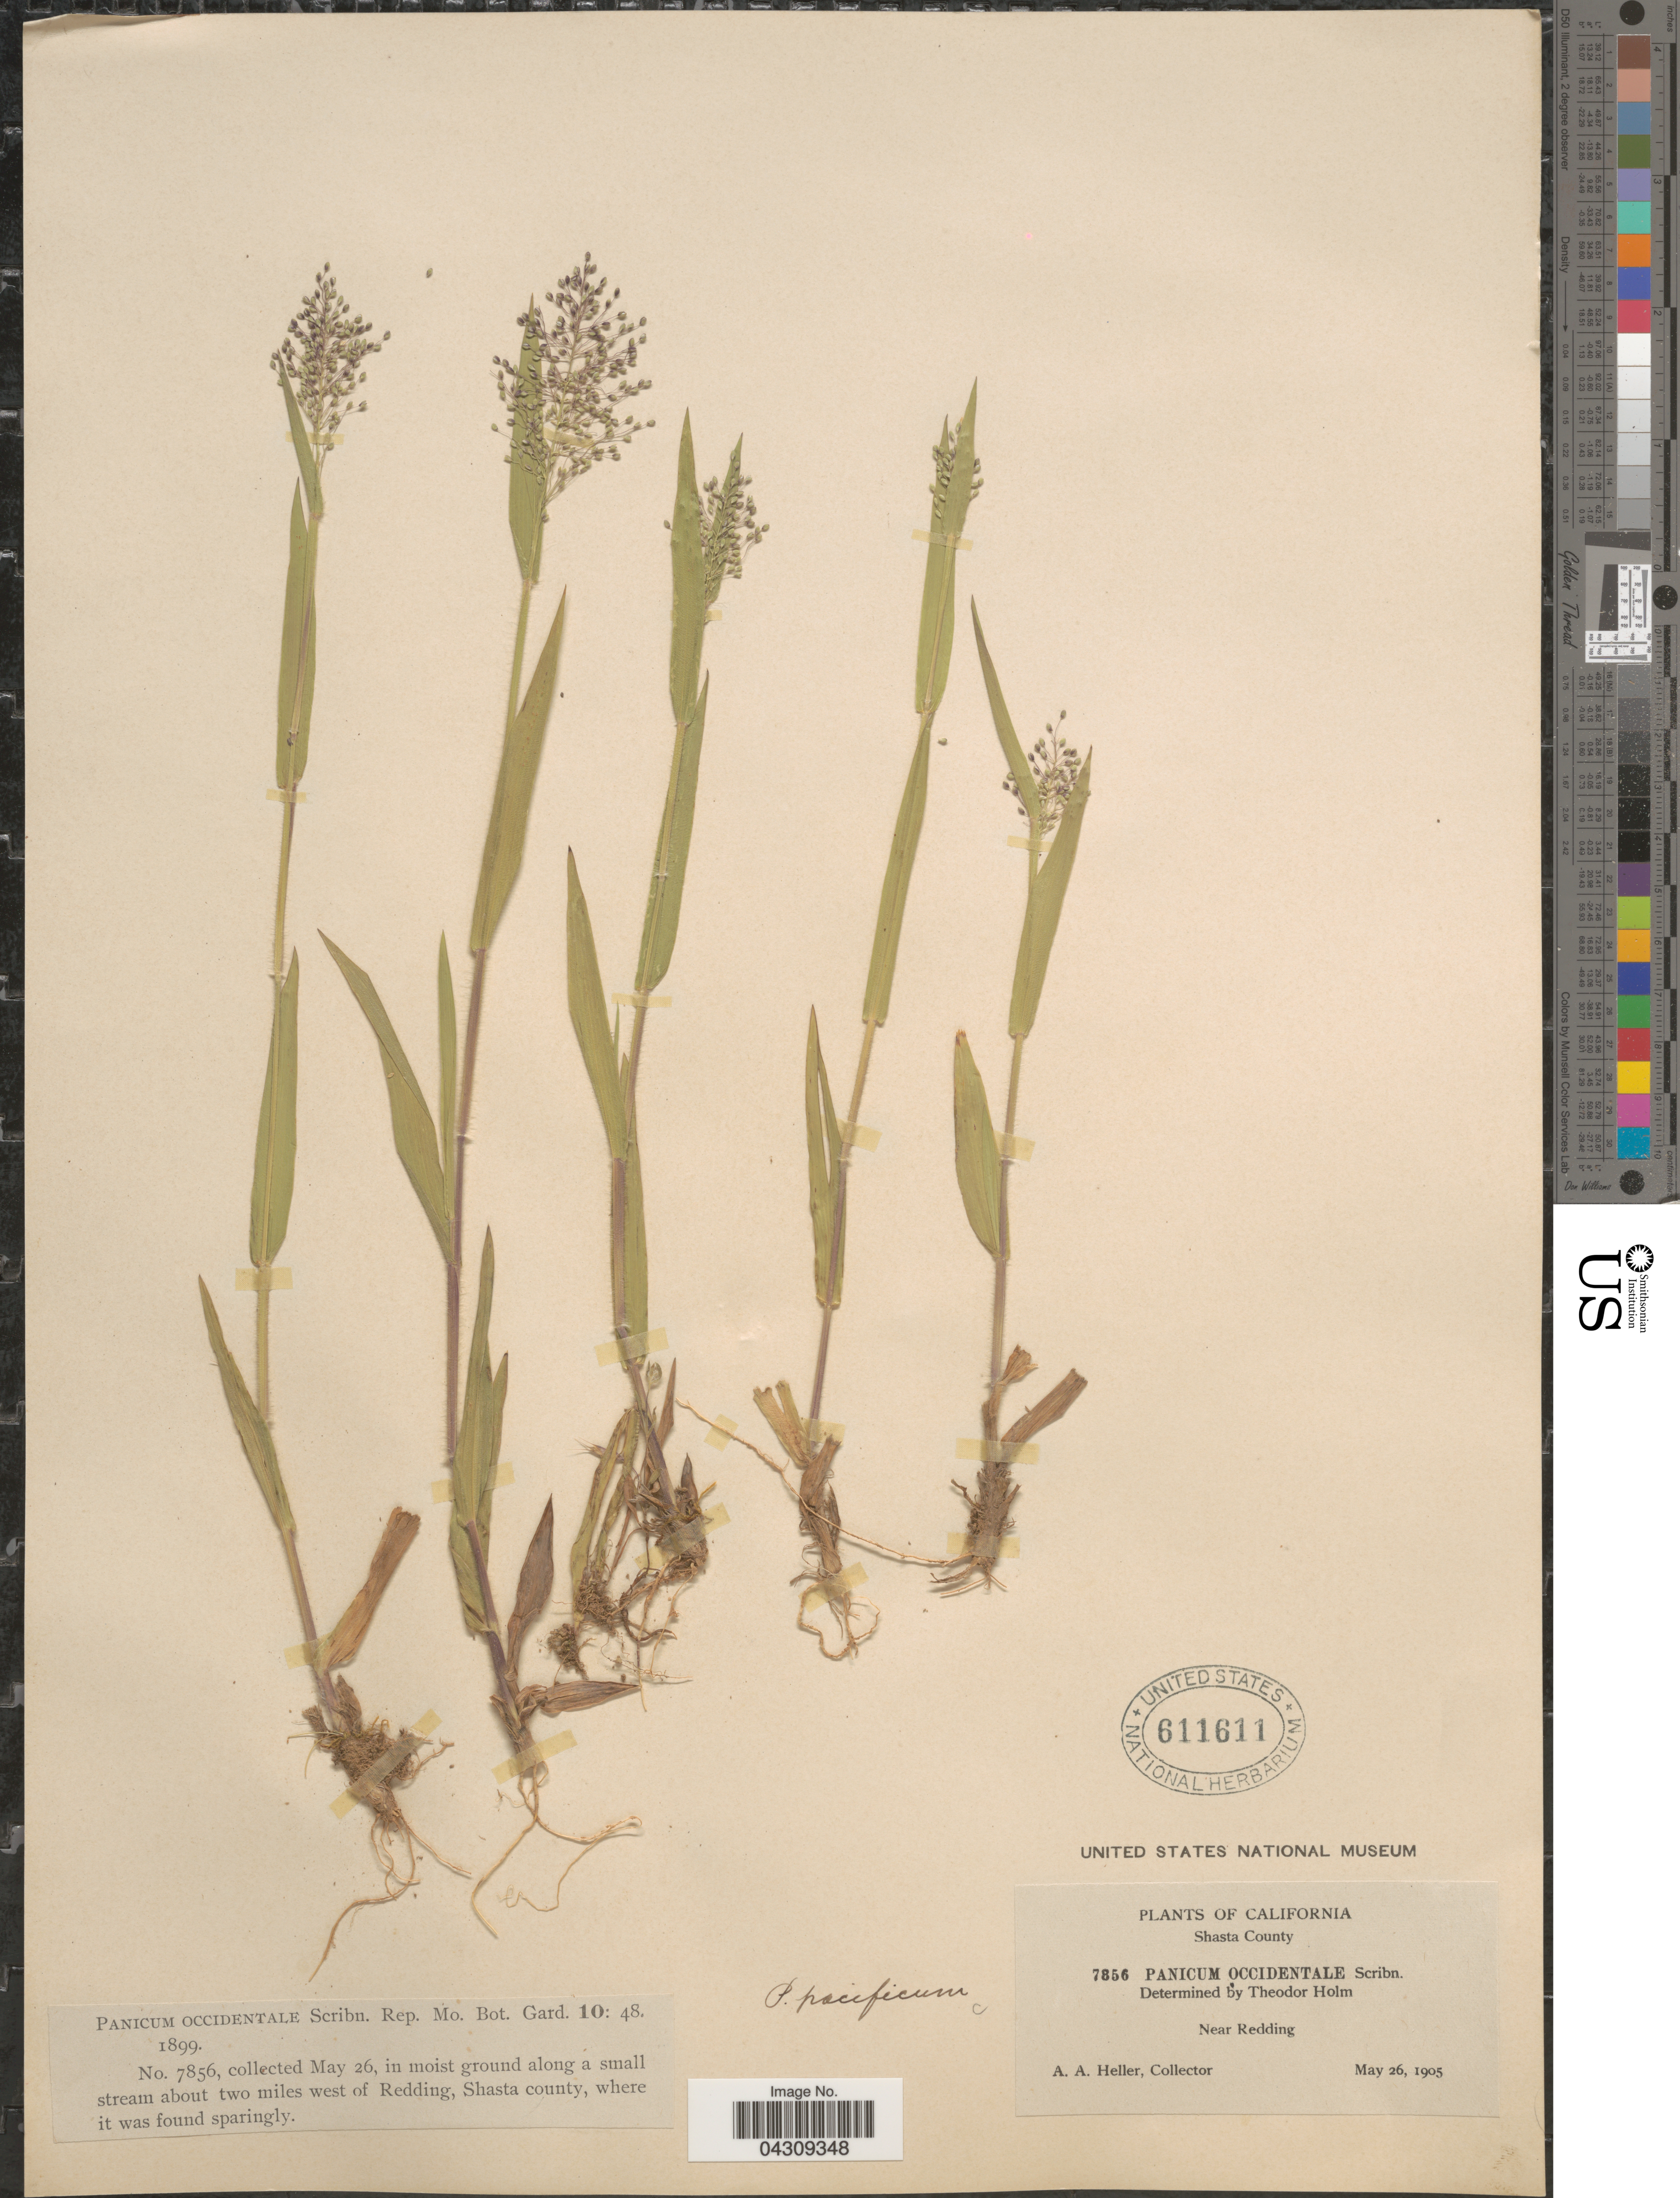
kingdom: Plantae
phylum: Tracheophyta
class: Liliopsida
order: Poales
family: Poaceae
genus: Dichanthelium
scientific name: Dichanthelium acuminatum var. acuminatum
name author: (Sw.) Gould & C.A. Clark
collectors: A. A. Heller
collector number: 7856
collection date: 1905-05-26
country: United States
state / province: California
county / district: Shasta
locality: Shasta County. In moist ground along a small stream about two miles west of Redding.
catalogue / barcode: US 611611